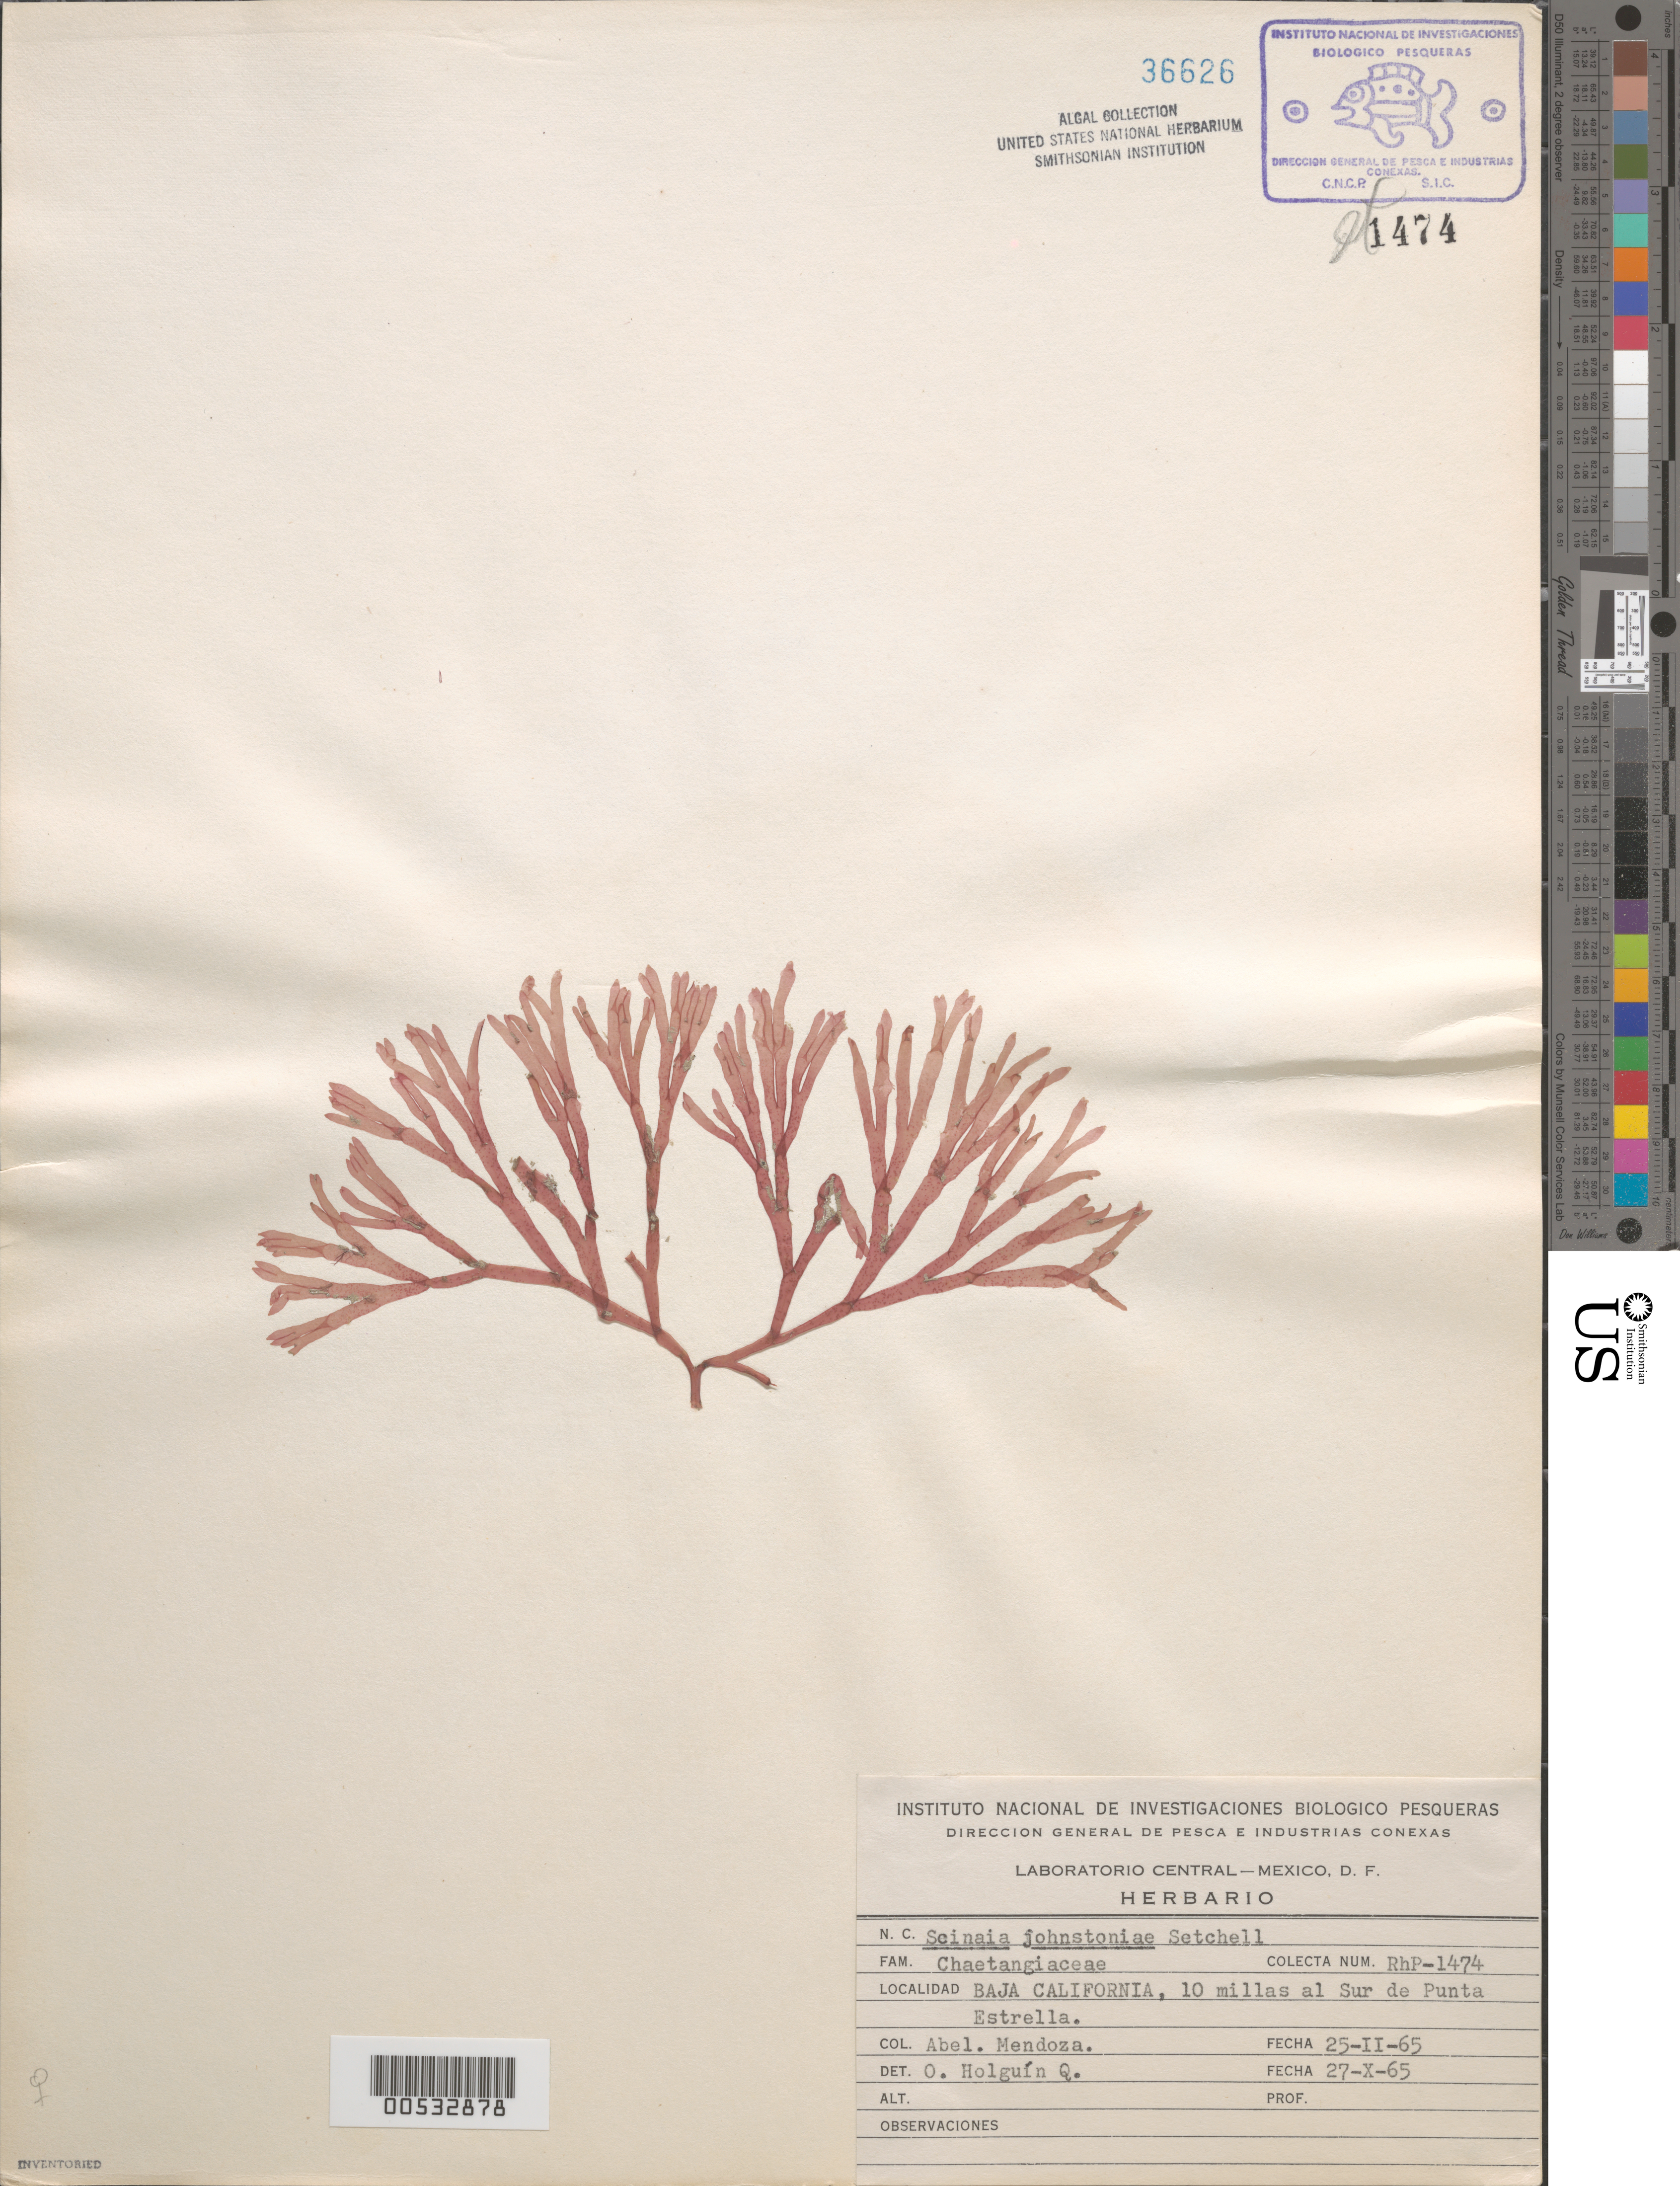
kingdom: Plantae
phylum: Rhodophyta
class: Florideophyceae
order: Nemaliales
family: Scinaiaceae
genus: Scinaia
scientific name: Scinaia johnstoniae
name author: Setch.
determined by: Holguin Q., O.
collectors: A. Mendoza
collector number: Rhp-1474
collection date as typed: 25 Feb 1965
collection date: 1965-02-25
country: Mexico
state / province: Baja California Norte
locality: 10 miles south of Punta Estrella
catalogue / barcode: US 36626